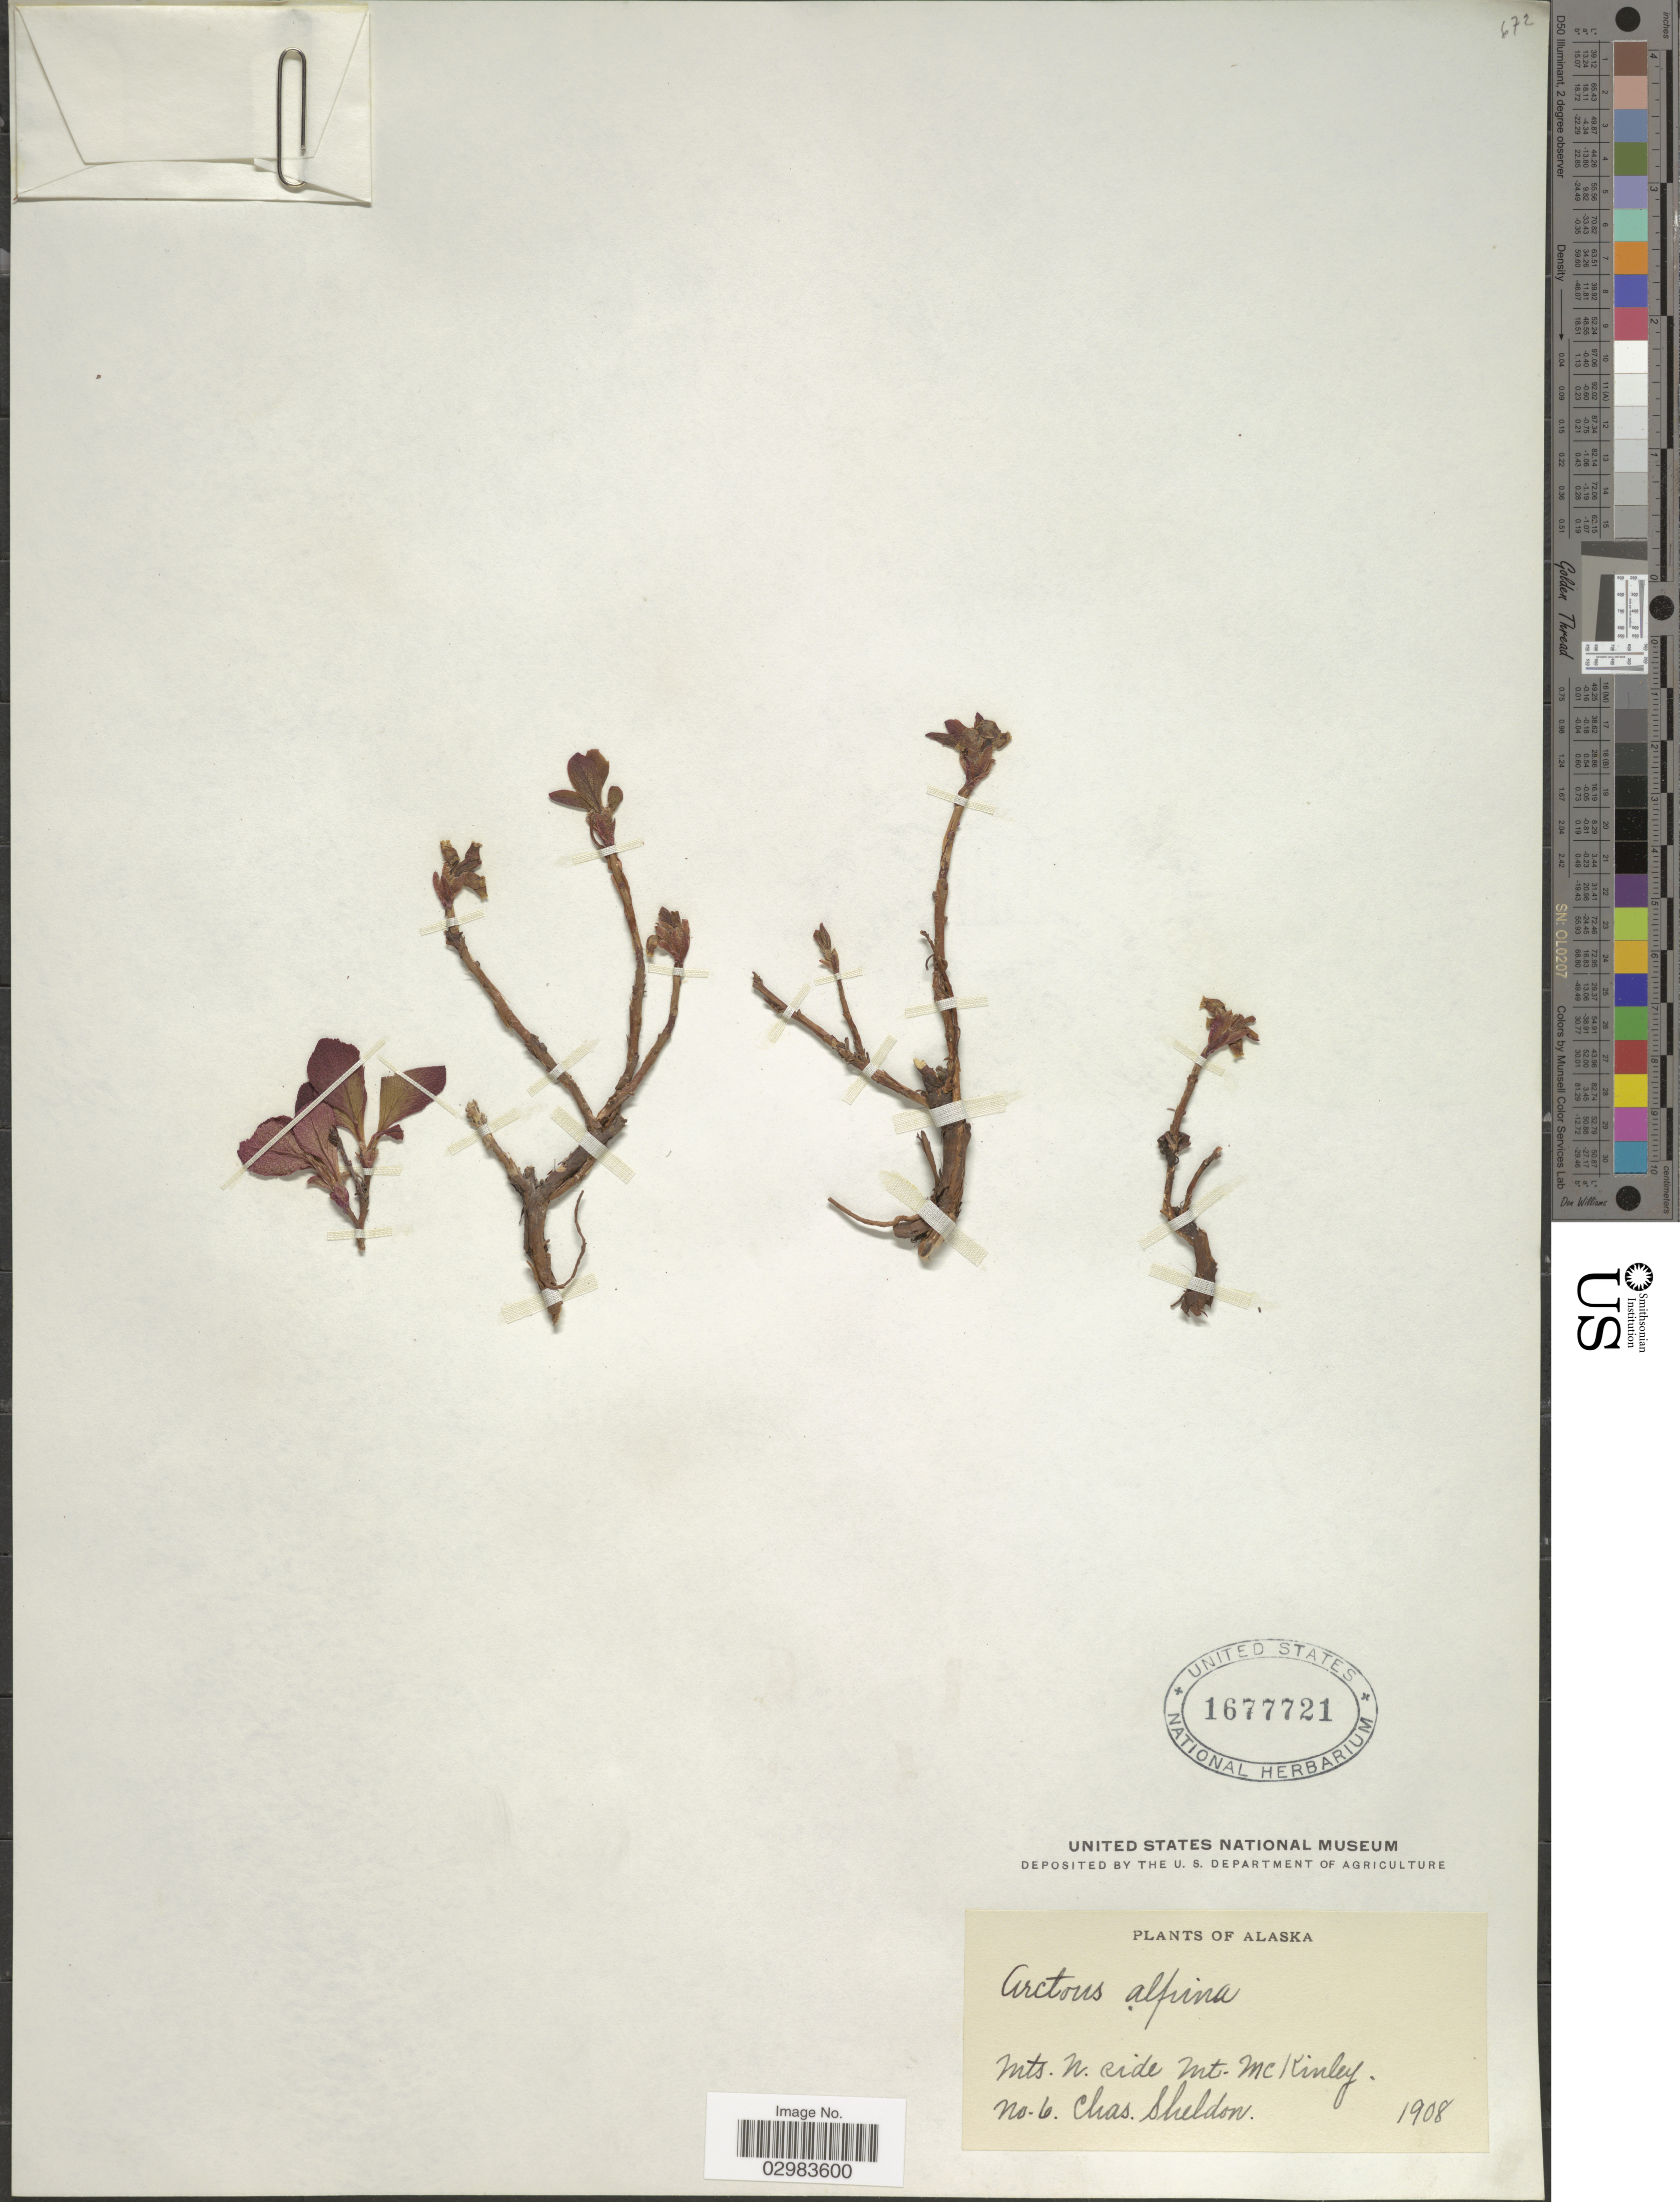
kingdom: Plantae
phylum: Tracheophyta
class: Magnoliopsida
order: Ericales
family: Ericaceae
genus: Arctostaphylos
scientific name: Arctostaphylos alpina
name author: (L.) Spreng.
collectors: C. S. Sheldon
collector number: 6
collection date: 1908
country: United States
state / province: Alaska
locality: Mts. N. side Mt. McKinley.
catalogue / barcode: US 1677721